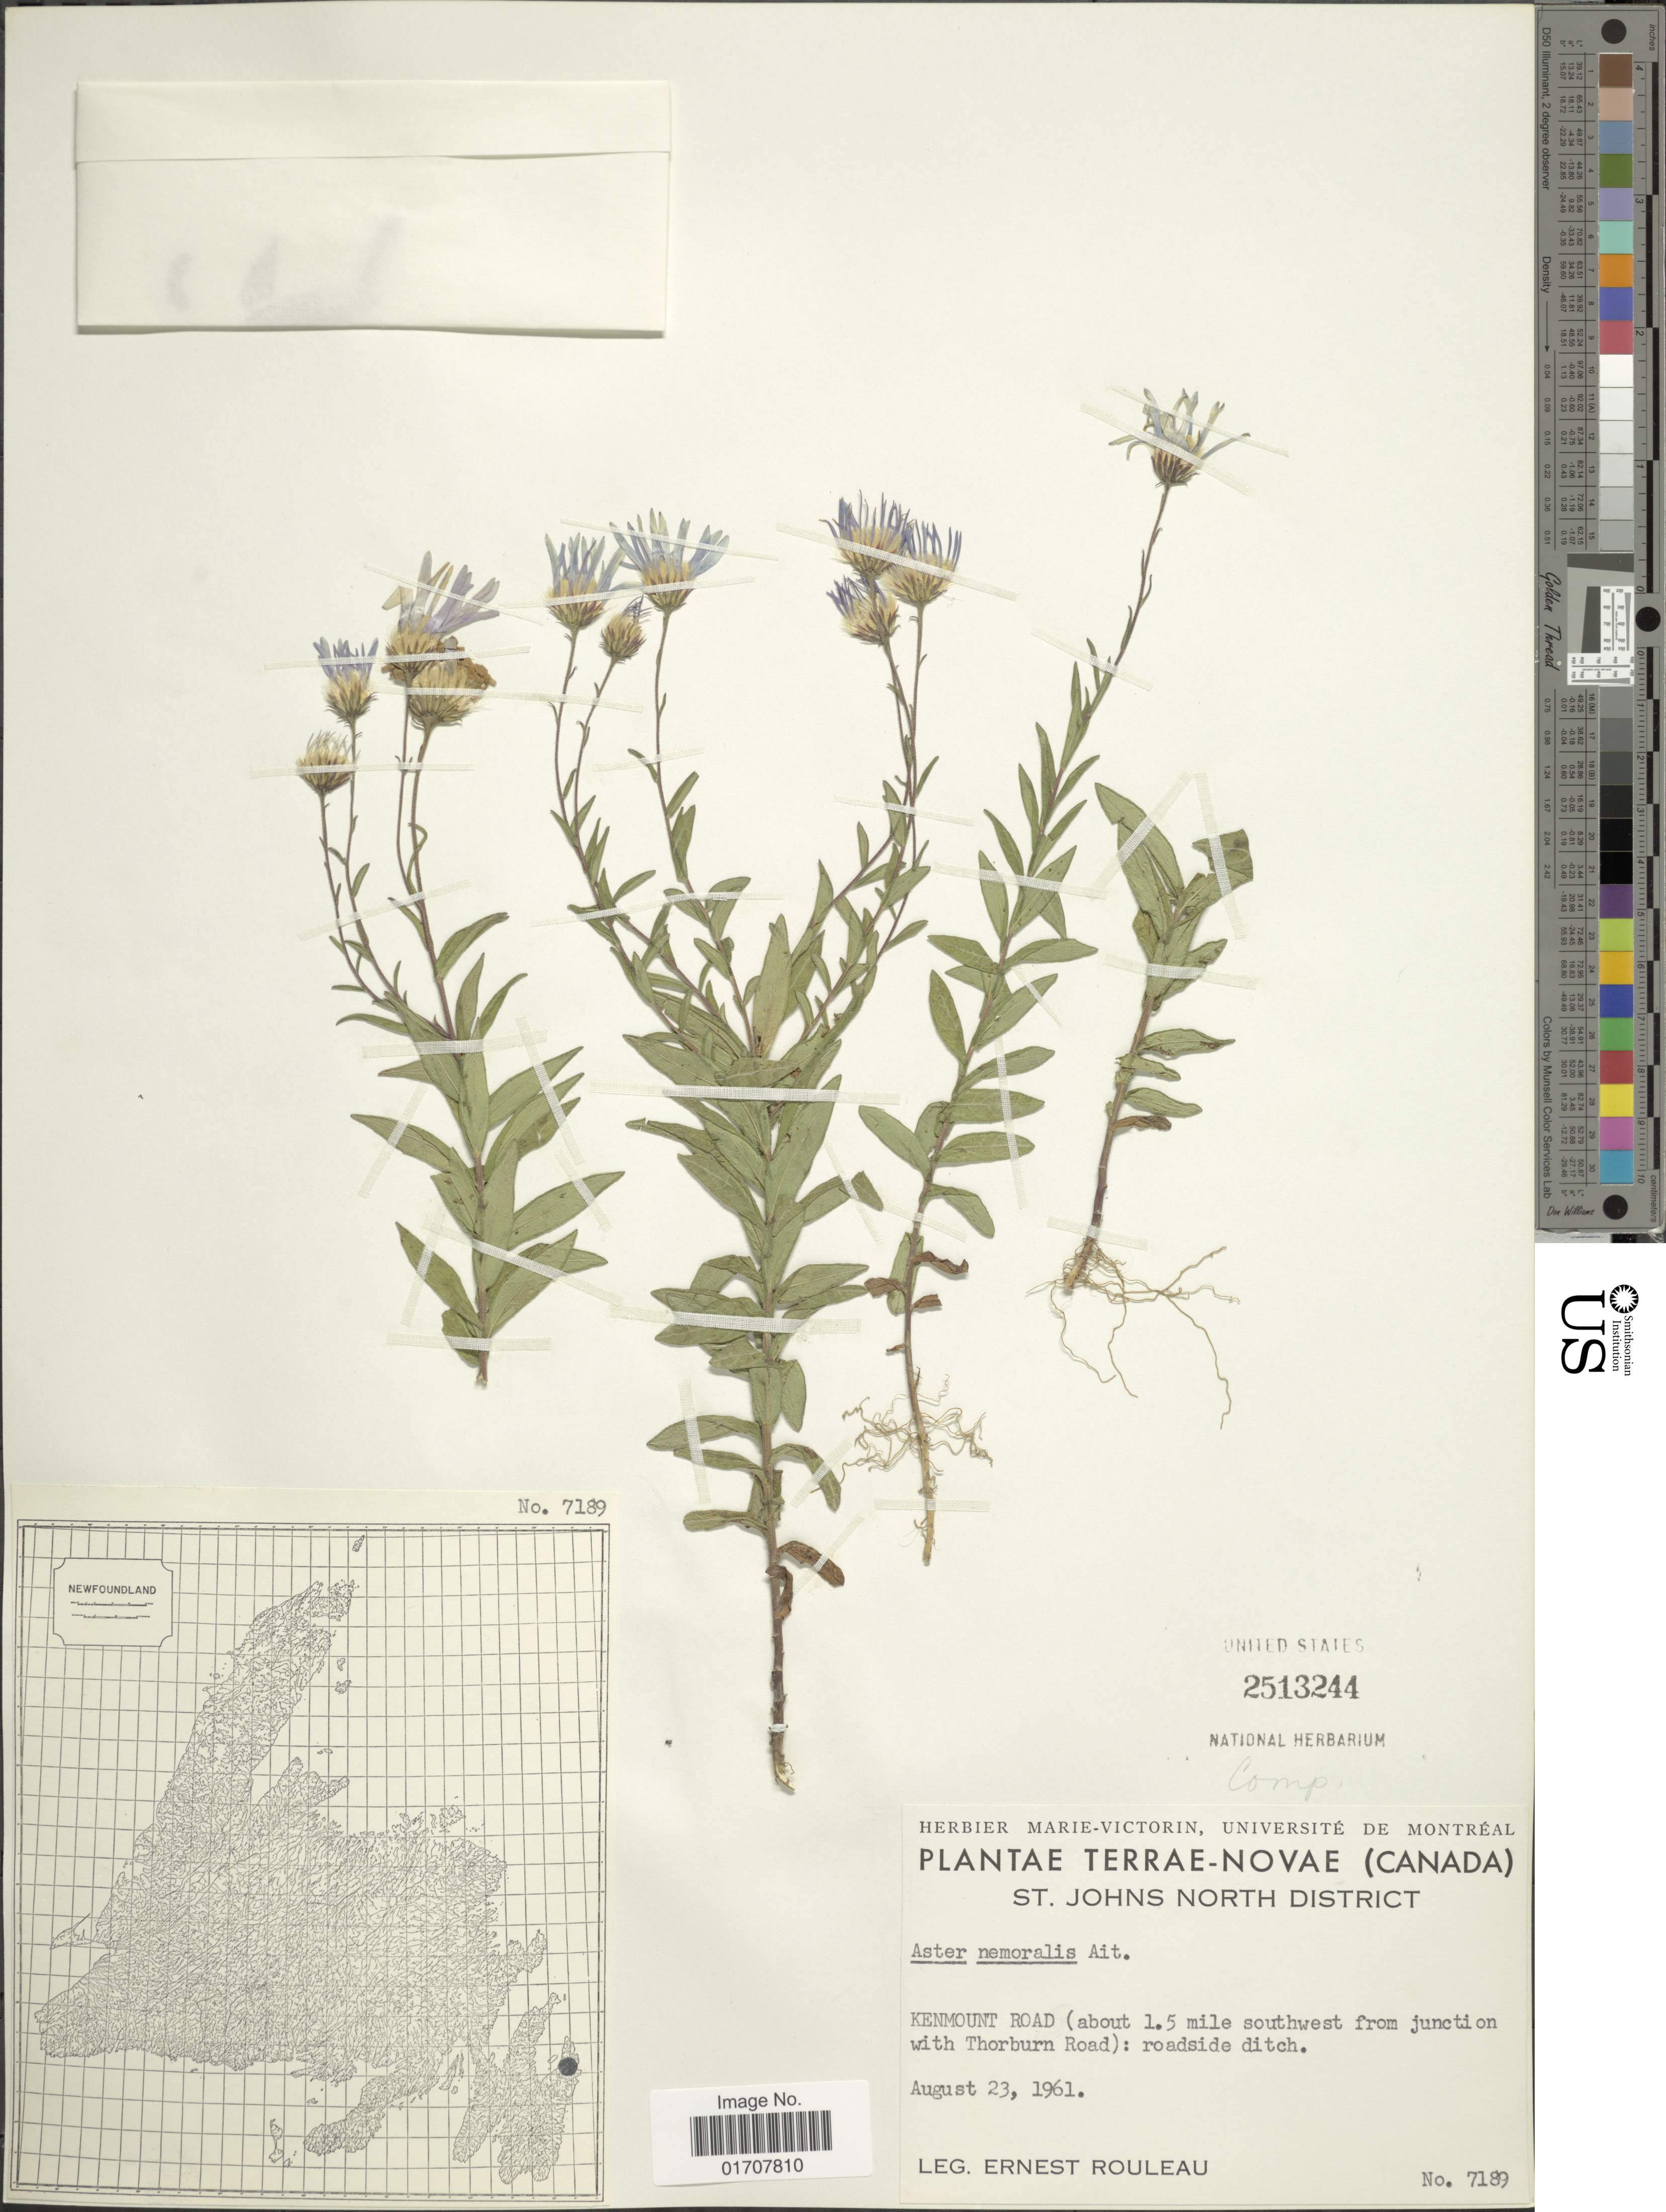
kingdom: Plantae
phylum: Tracheophyta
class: Magnoliopsida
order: Asterales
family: Asteraceae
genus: Oclemena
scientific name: Oclemena nemoralis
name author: (Aiton) Greene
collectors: E. Rouleau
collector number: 7189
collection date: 1961-08-23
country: Canada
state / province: Newfoundland and Labrador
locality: Terrae-Novae, St. Johns North District, Kenmount Road (about 1.5 mile southwest from junction with Thorburn Road): roadside ditch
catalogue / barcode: US 2513244